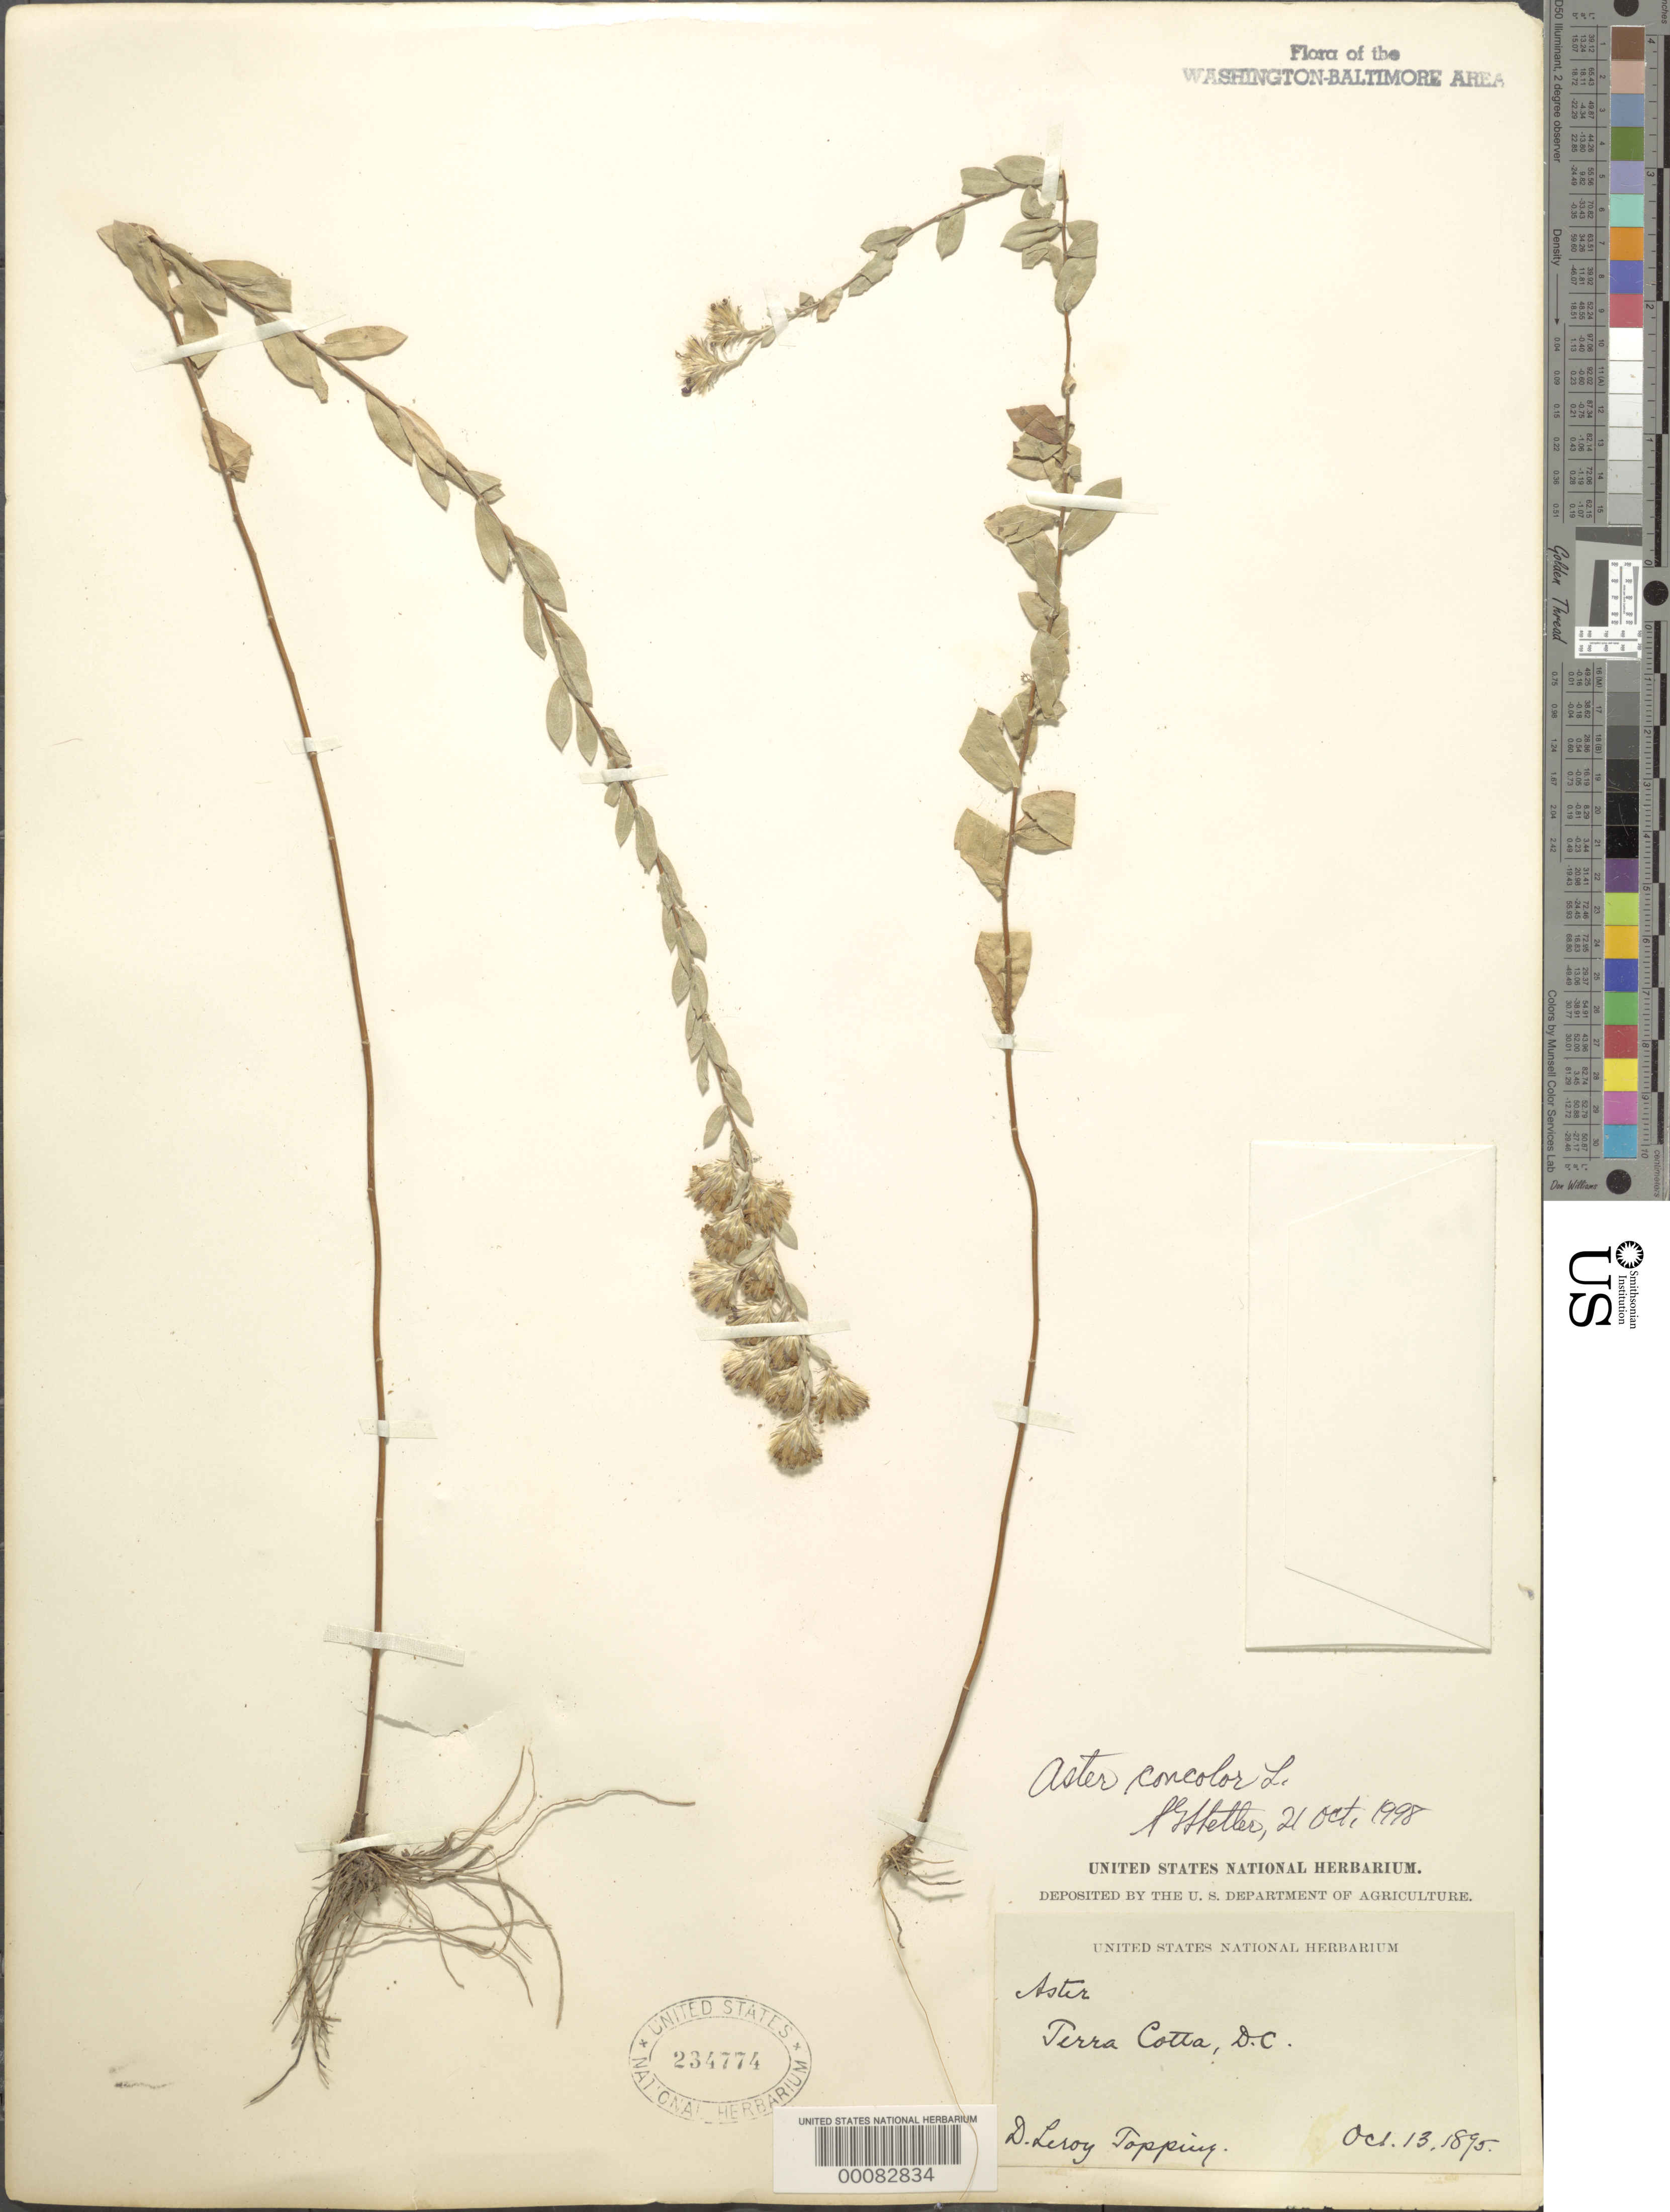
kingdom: Plantae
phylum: Tracheophyta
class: Magnoliopsida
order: Asterales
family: Asteraceae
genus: Symphyotrichum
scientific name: Symphyotrichum concolor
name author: (L.) G.L. Nesom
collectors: D. L. Topping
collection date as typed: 13 Oct 1895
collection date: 1895-10-13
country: United States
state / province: District of Columbia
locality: Terra Cotta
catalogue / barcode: US 234774